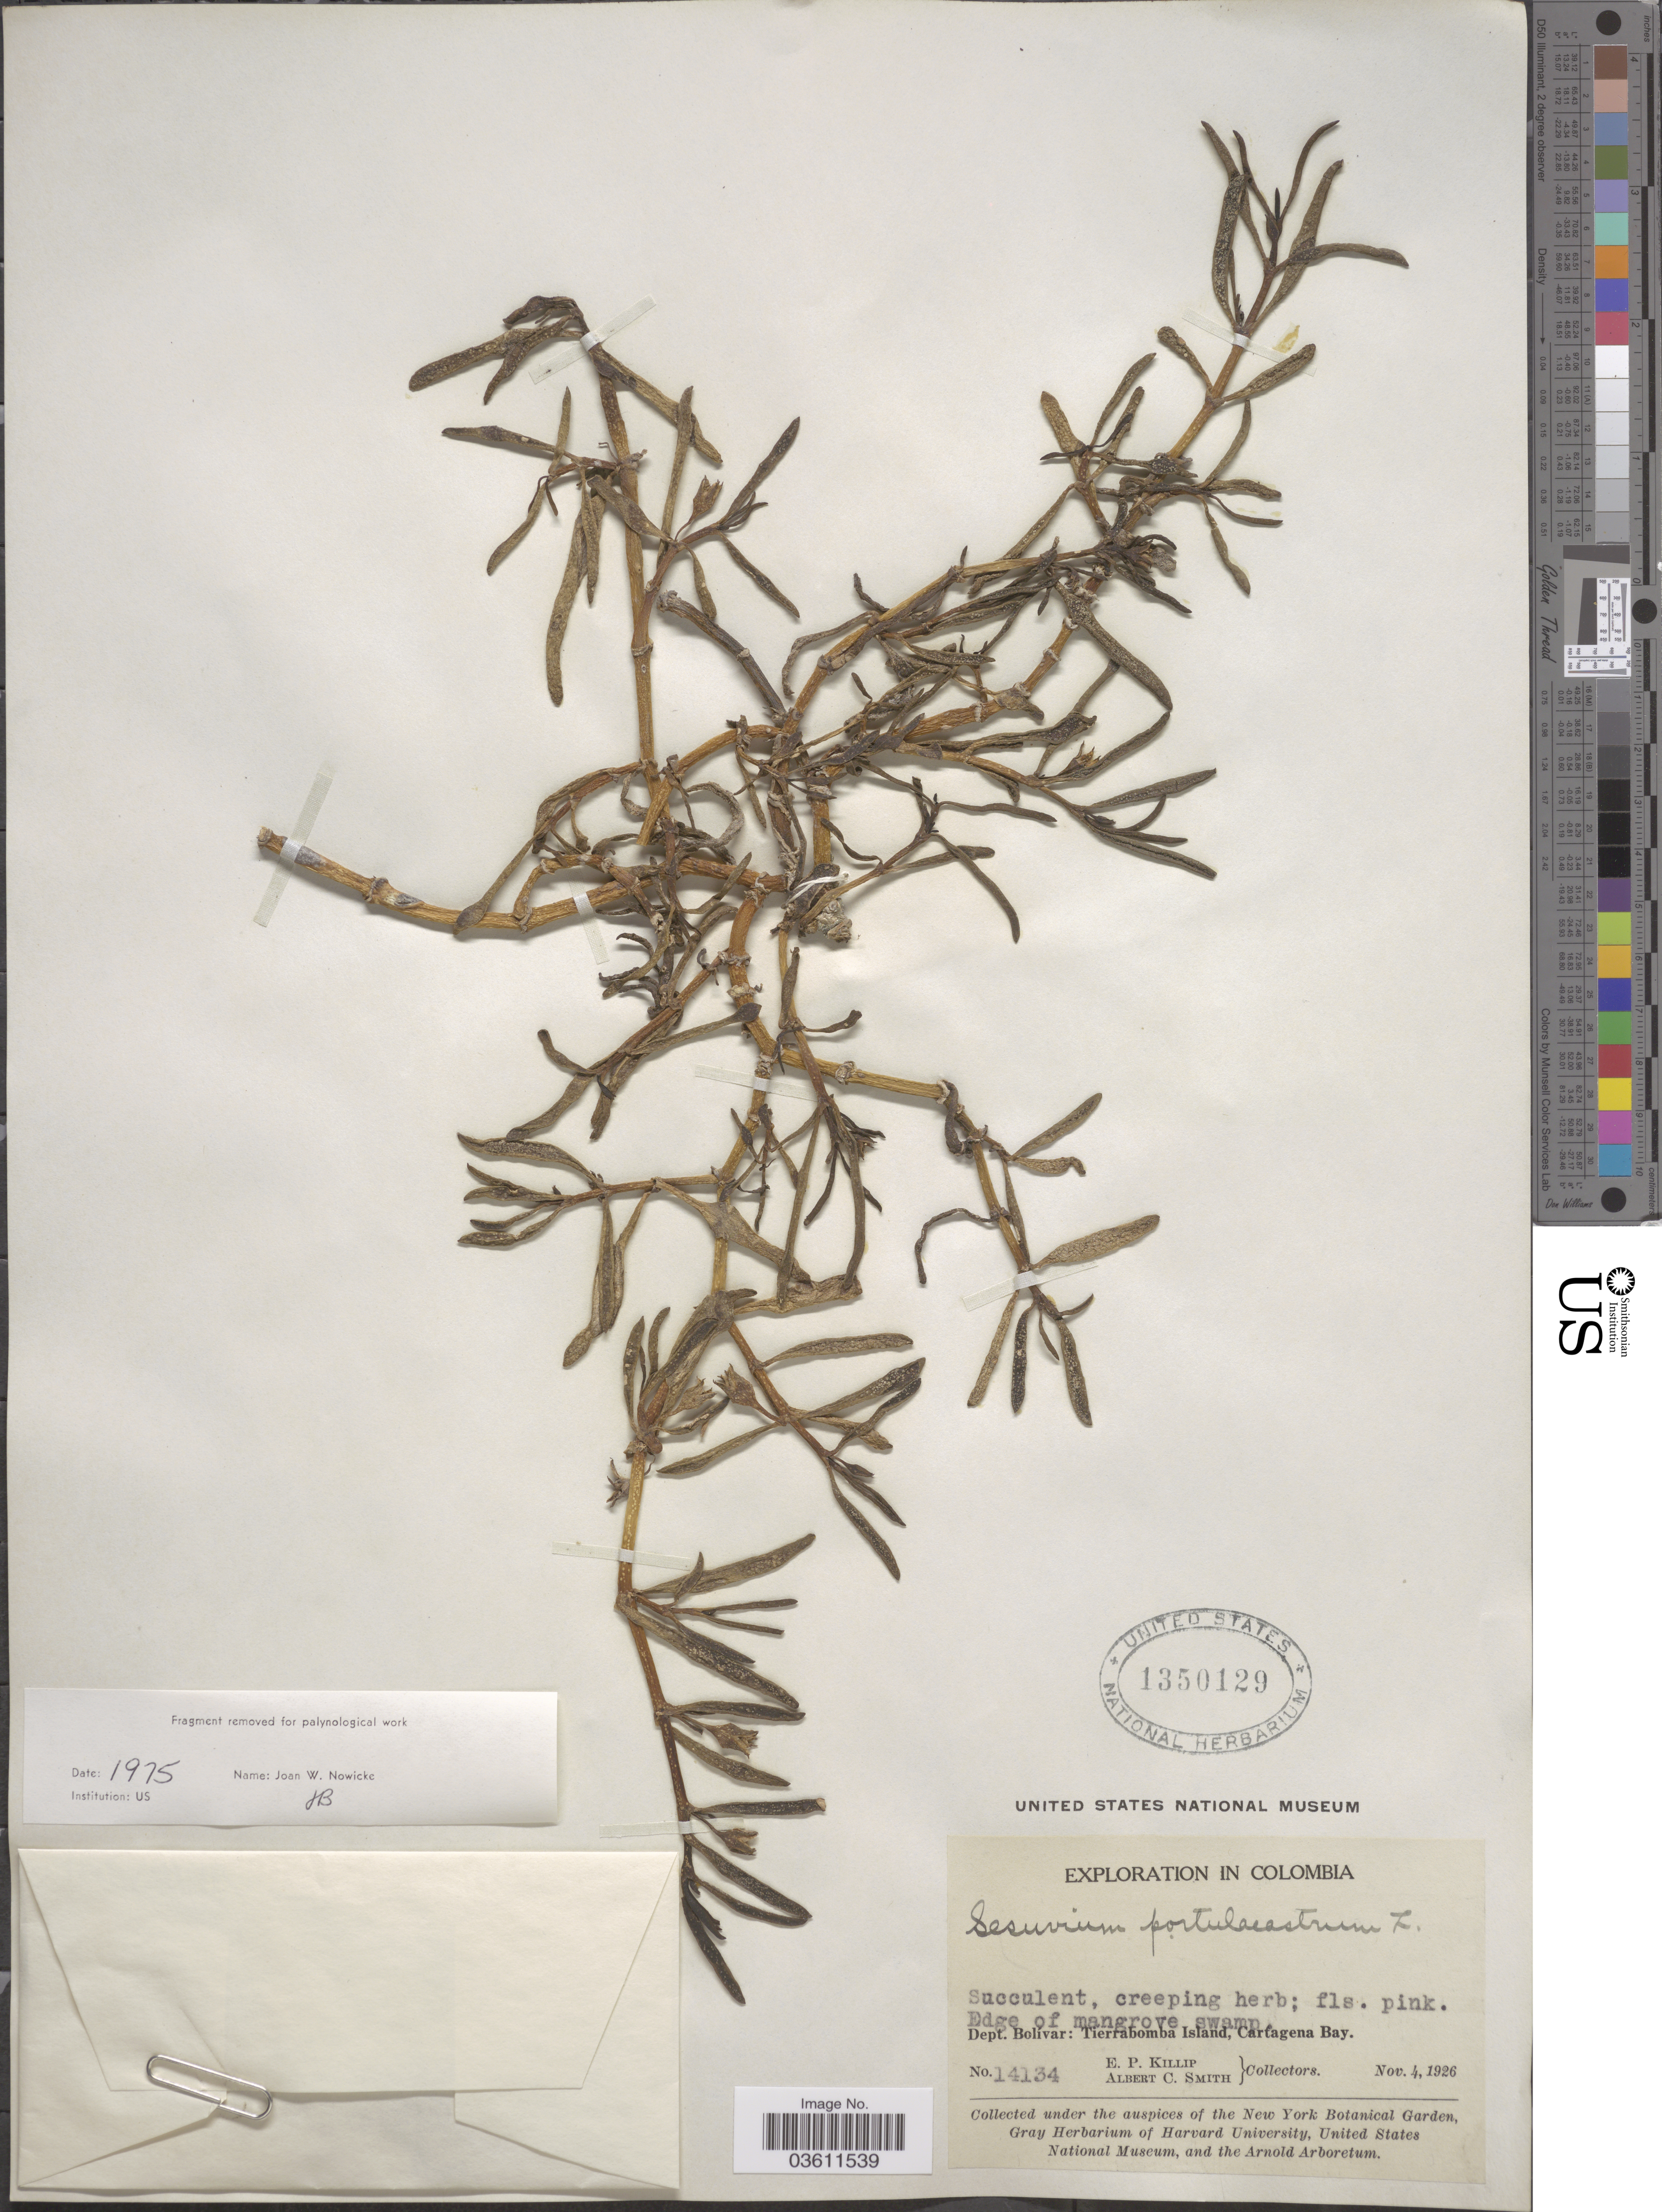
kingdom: Plantae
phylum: Tracheophyta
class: Magnoliopsida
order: Caryophyllales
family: Aizoaceae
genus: Sesuvium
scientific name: Sesuvium portulacastrum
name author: (L.) L.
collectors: E. P. Killip & A. C. Smith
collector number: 14134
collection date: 1926-11-04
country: Colombia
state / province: Bolívar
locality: Dept. Bolívar: Tierrabomba Island, Cartagena Bay.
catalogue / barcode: US 1350129